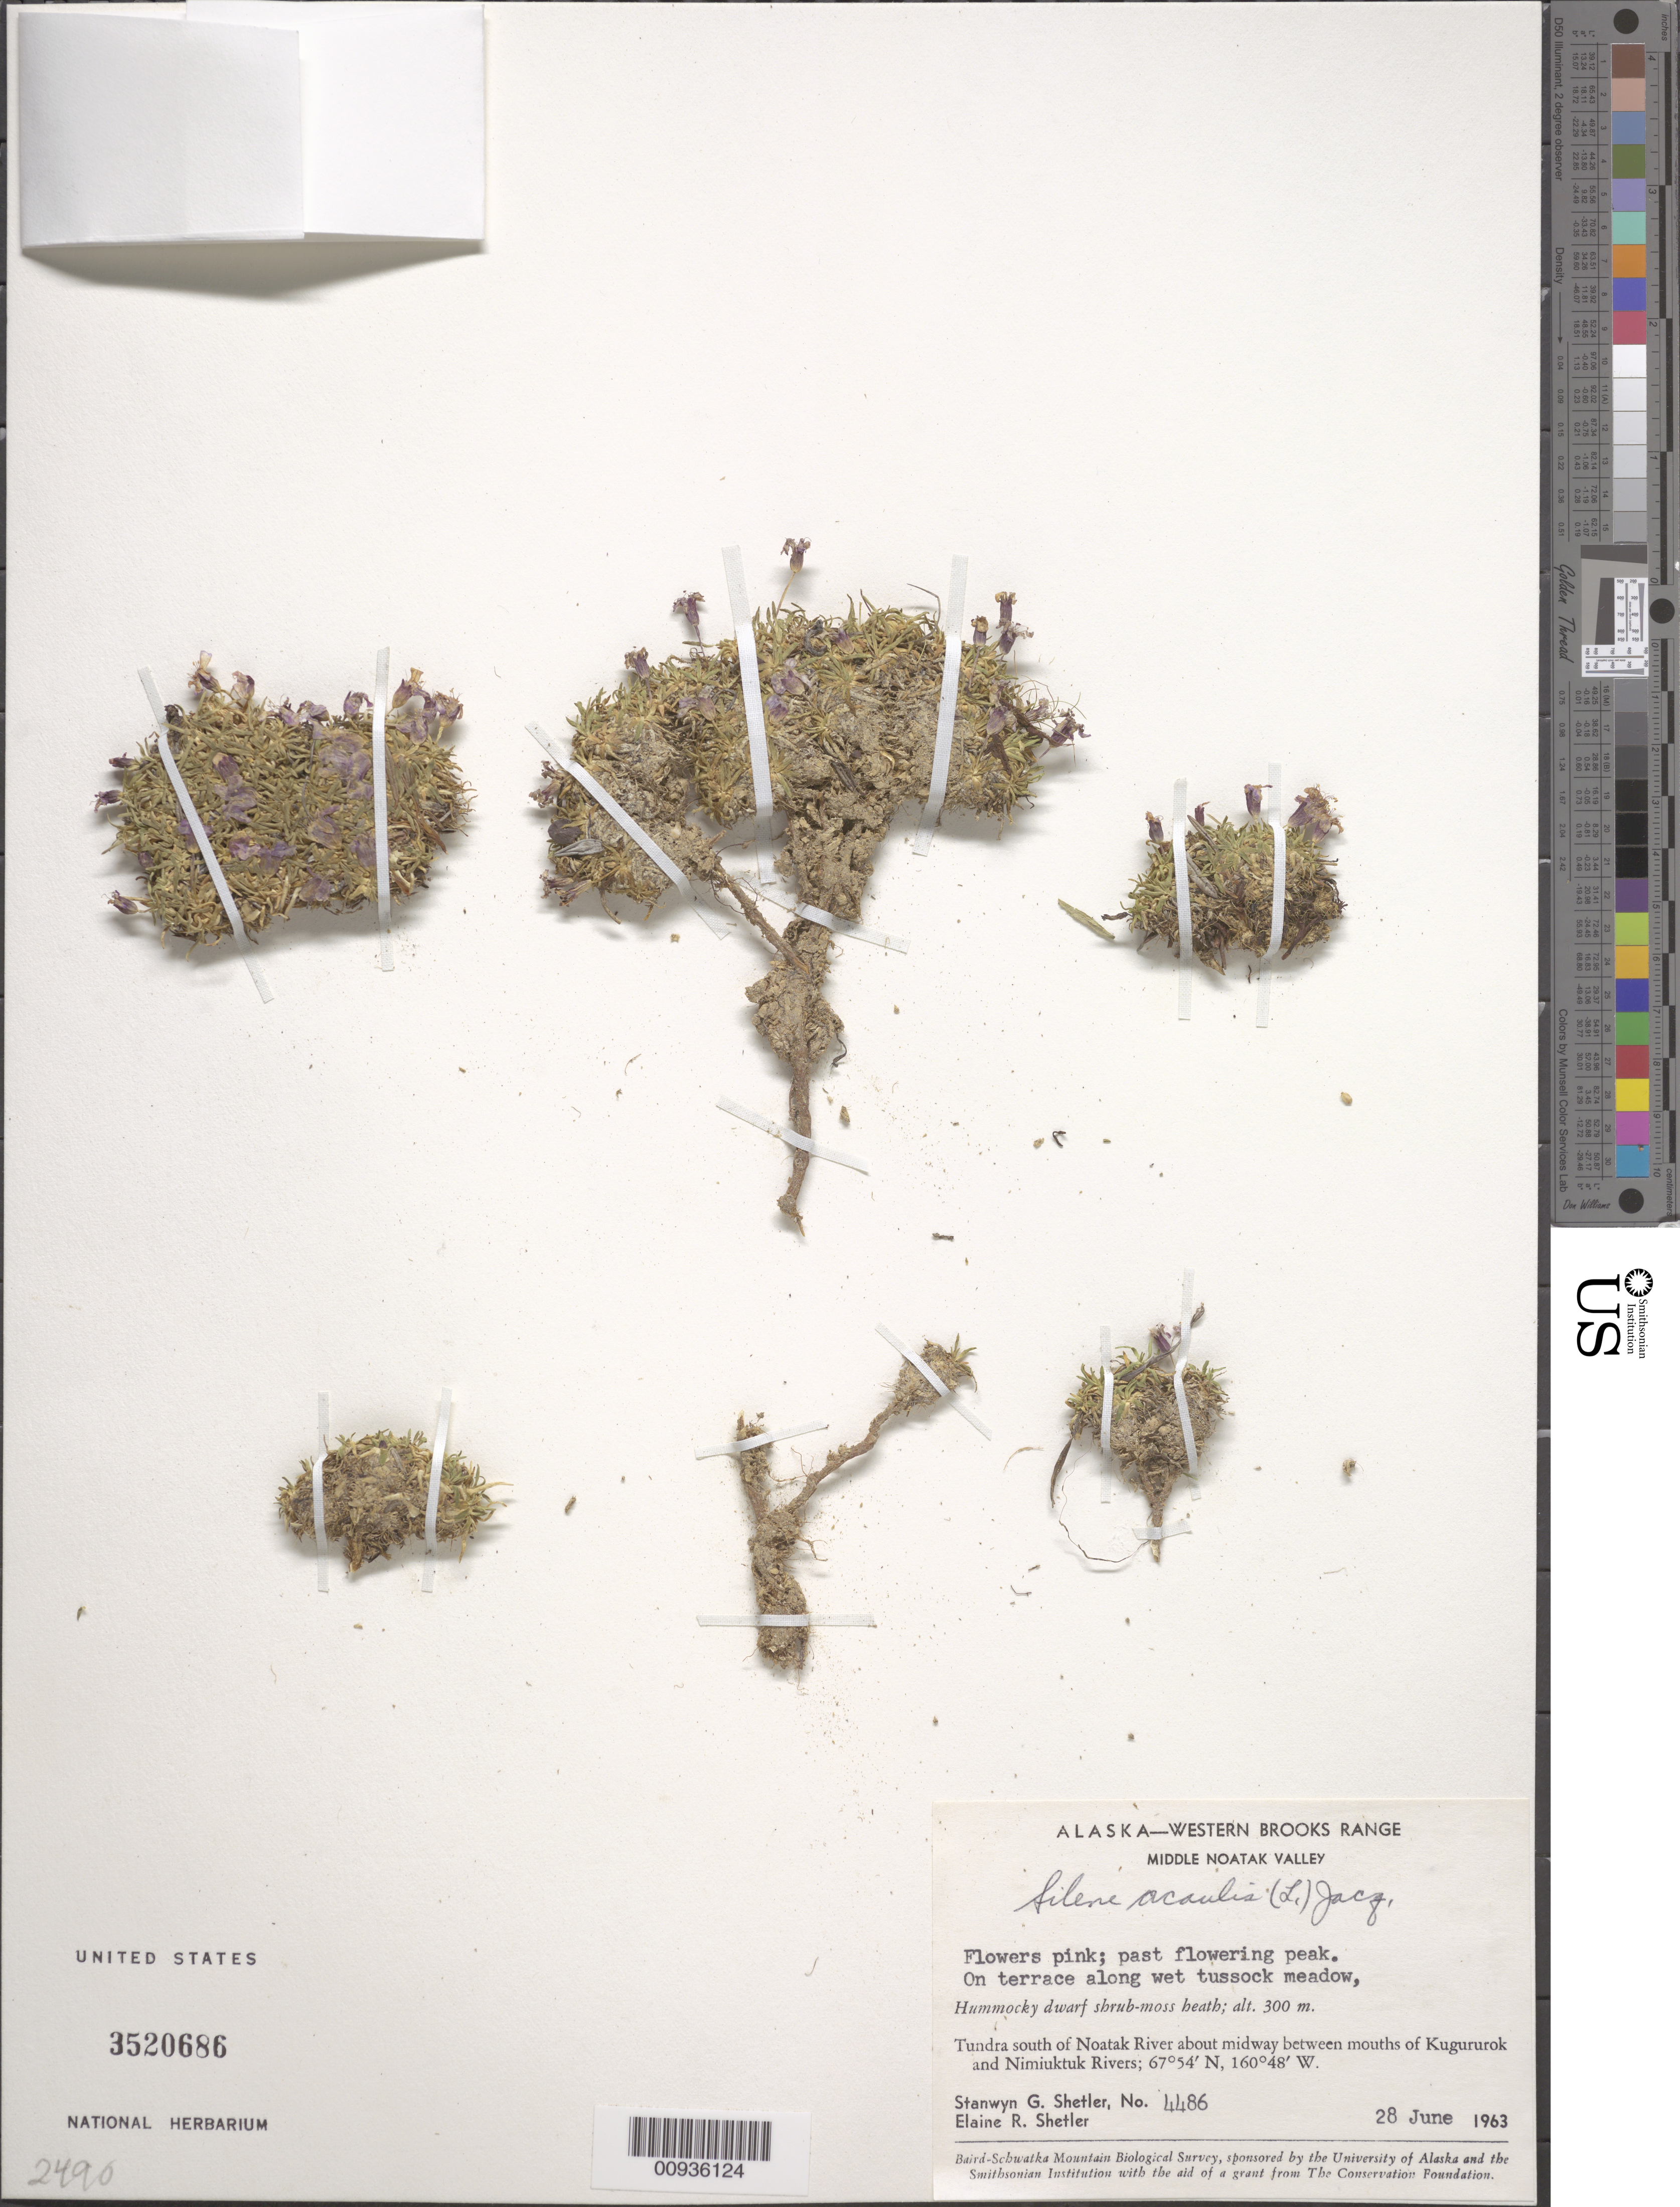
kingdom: Plantae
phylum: Tracheophyta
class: Magnoliopsida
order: Caryophyllales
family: Caryophyllaceae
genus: Silene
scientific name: Silene acaulis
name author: (L.) Jacq.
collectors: S. Shetler & E. R. Shetler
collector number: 4486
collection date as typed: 28 Jun 1963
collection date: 1963-06-28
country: United States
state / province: Alaska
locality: S of Noatak River about midway between mouths of Kugururok and Nimiuktuk Rivers. Western Brooks Range, Middle Noatak Valley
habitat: Tundra. Hummocky dwarf shrub-moss heath. On terrace along wet tussock meadow.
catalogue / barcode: US 3520686